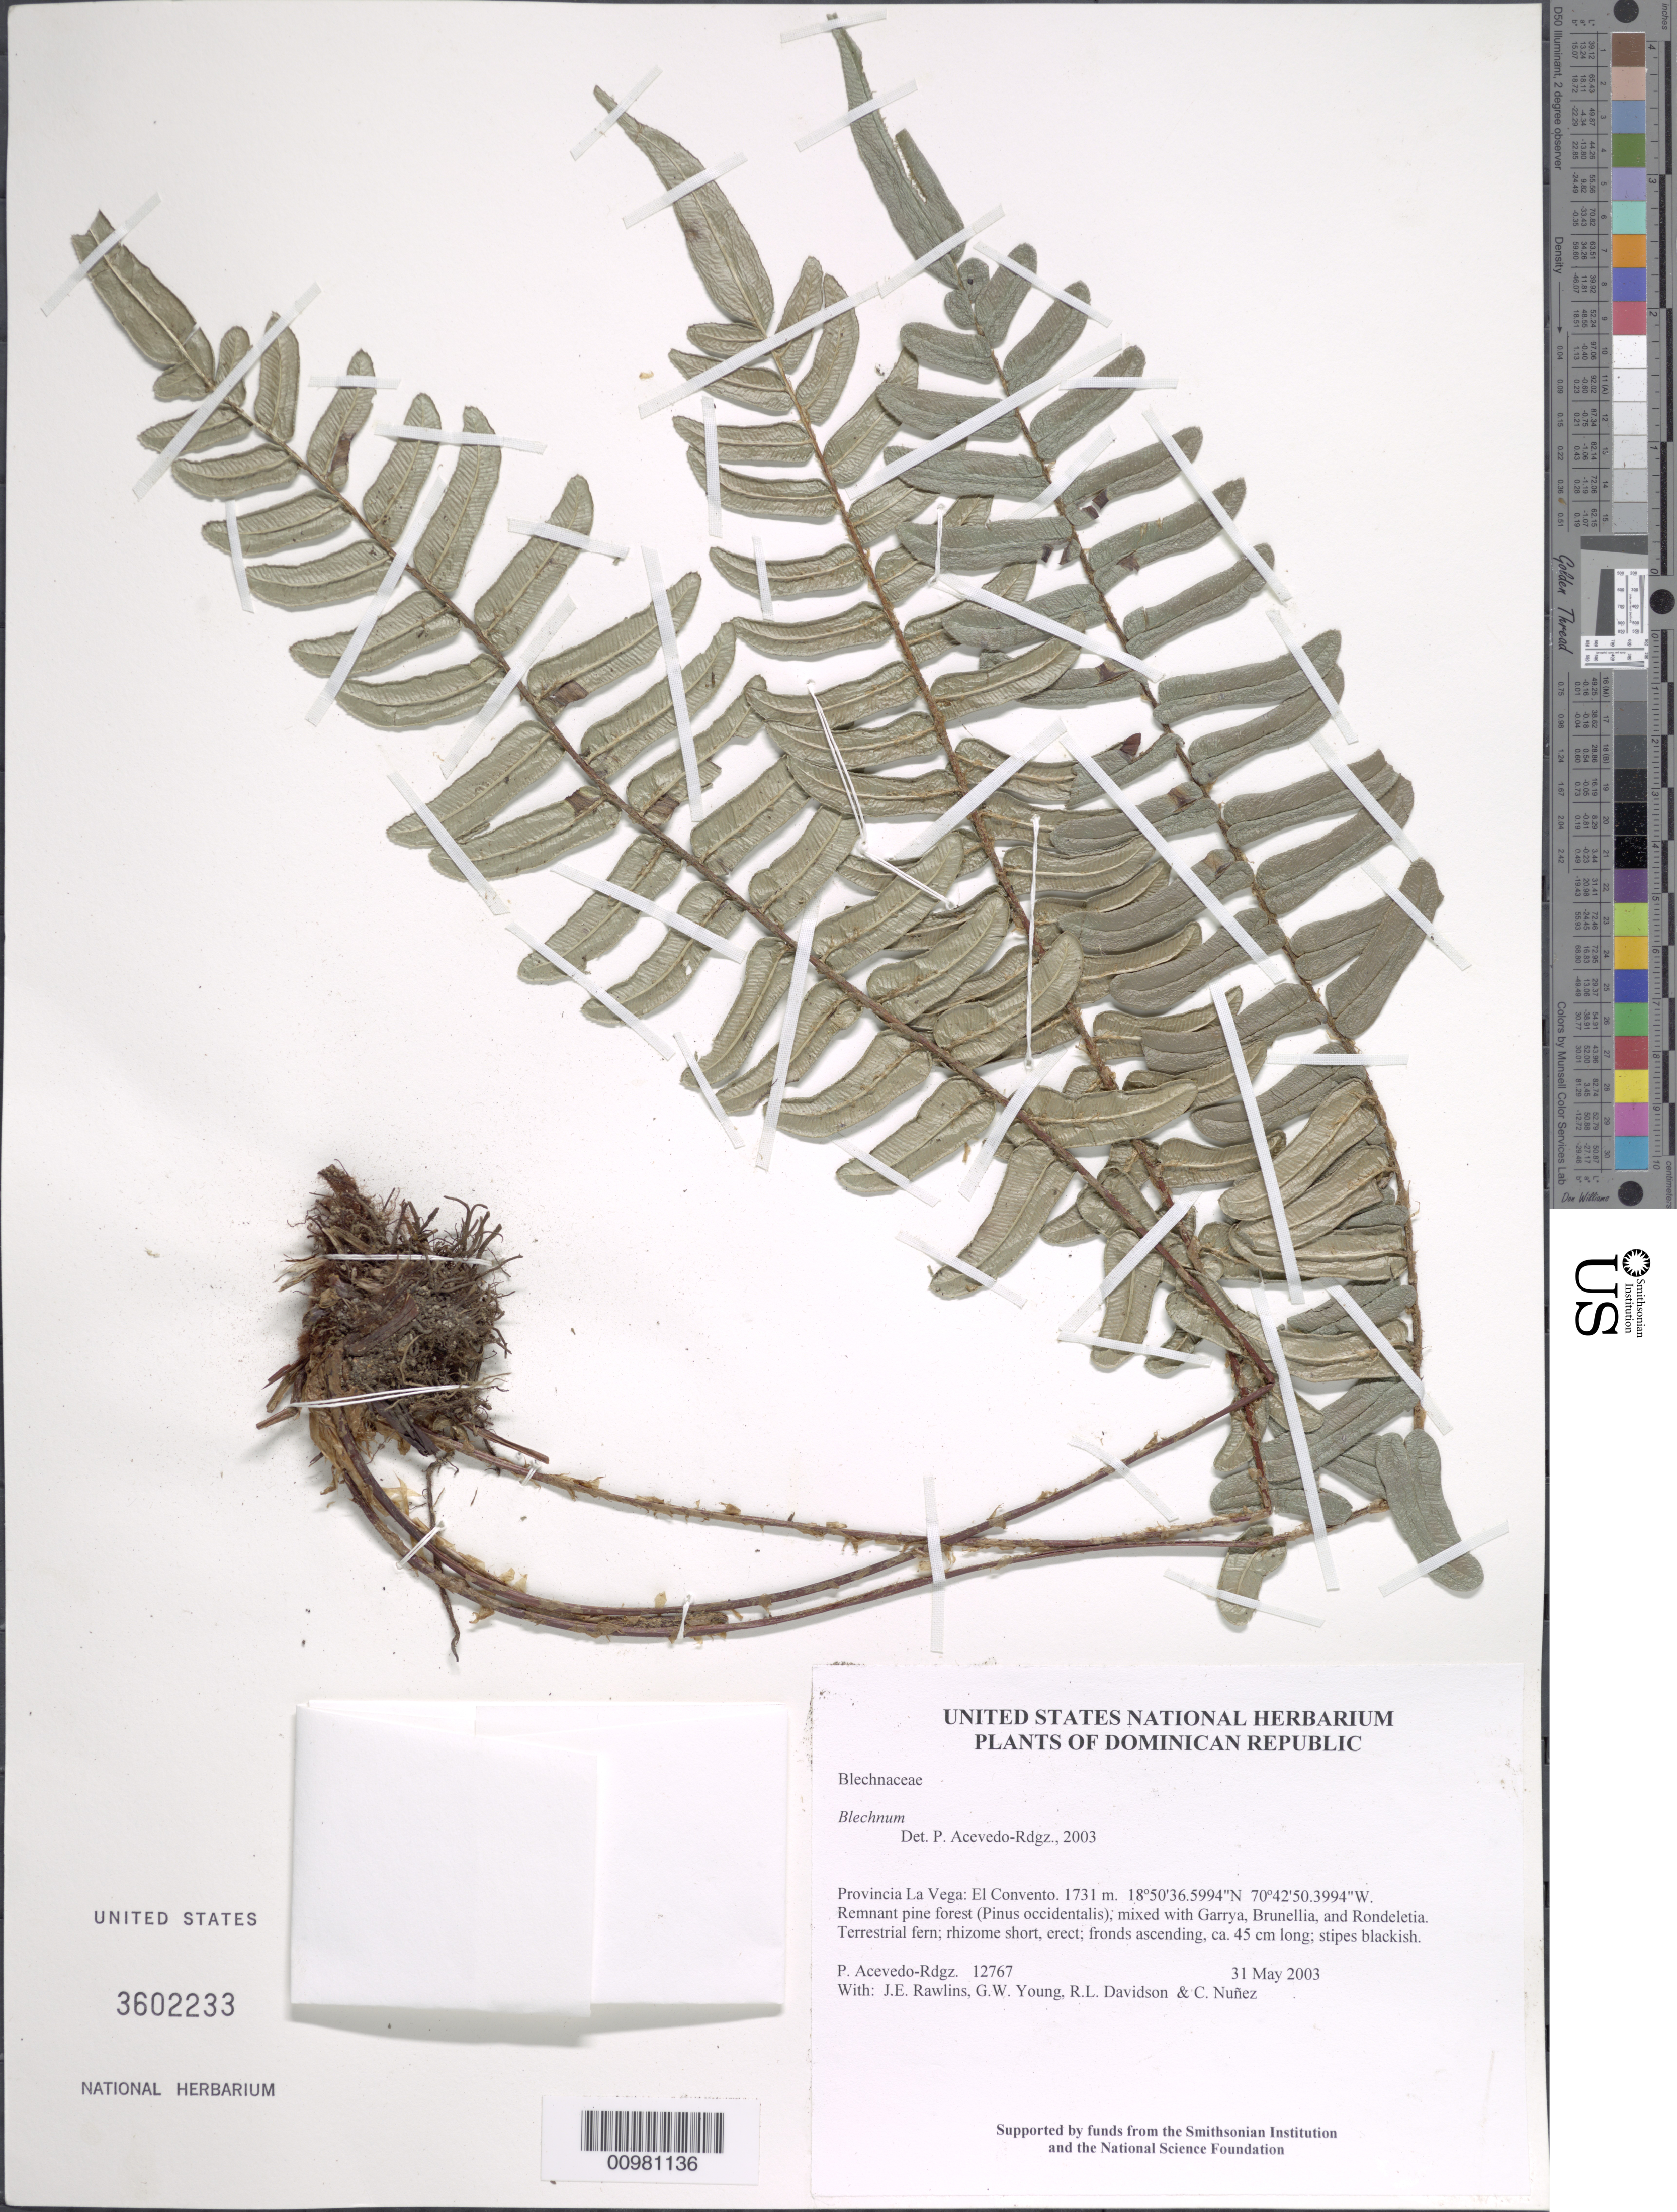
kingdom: Plantae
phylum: Tracheophyta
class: Polypodiopsida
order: Polypodiales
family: Blechnaceae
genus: Blechnum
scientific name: Blechnum sp.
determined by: Acevedo-Rodríguez, P., (BOT), Smithsonian Institution - National Museum of Natural History (UNITED STATES)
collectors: P. Acevedo-Rodr., J. Rawlins, G. Young, R. Davidson & C. Nunez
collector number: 12767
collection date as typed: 31 May 2003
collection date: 2003-05-31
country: Dominican Republic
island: Hispaniola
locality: Provincia La Vega: El Convento.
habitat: Remnant pine forest (Pinus occidentalis), mixed with Garrya, Brunellia, and Rondeletia.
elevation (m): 1731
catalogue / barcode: US 3602233